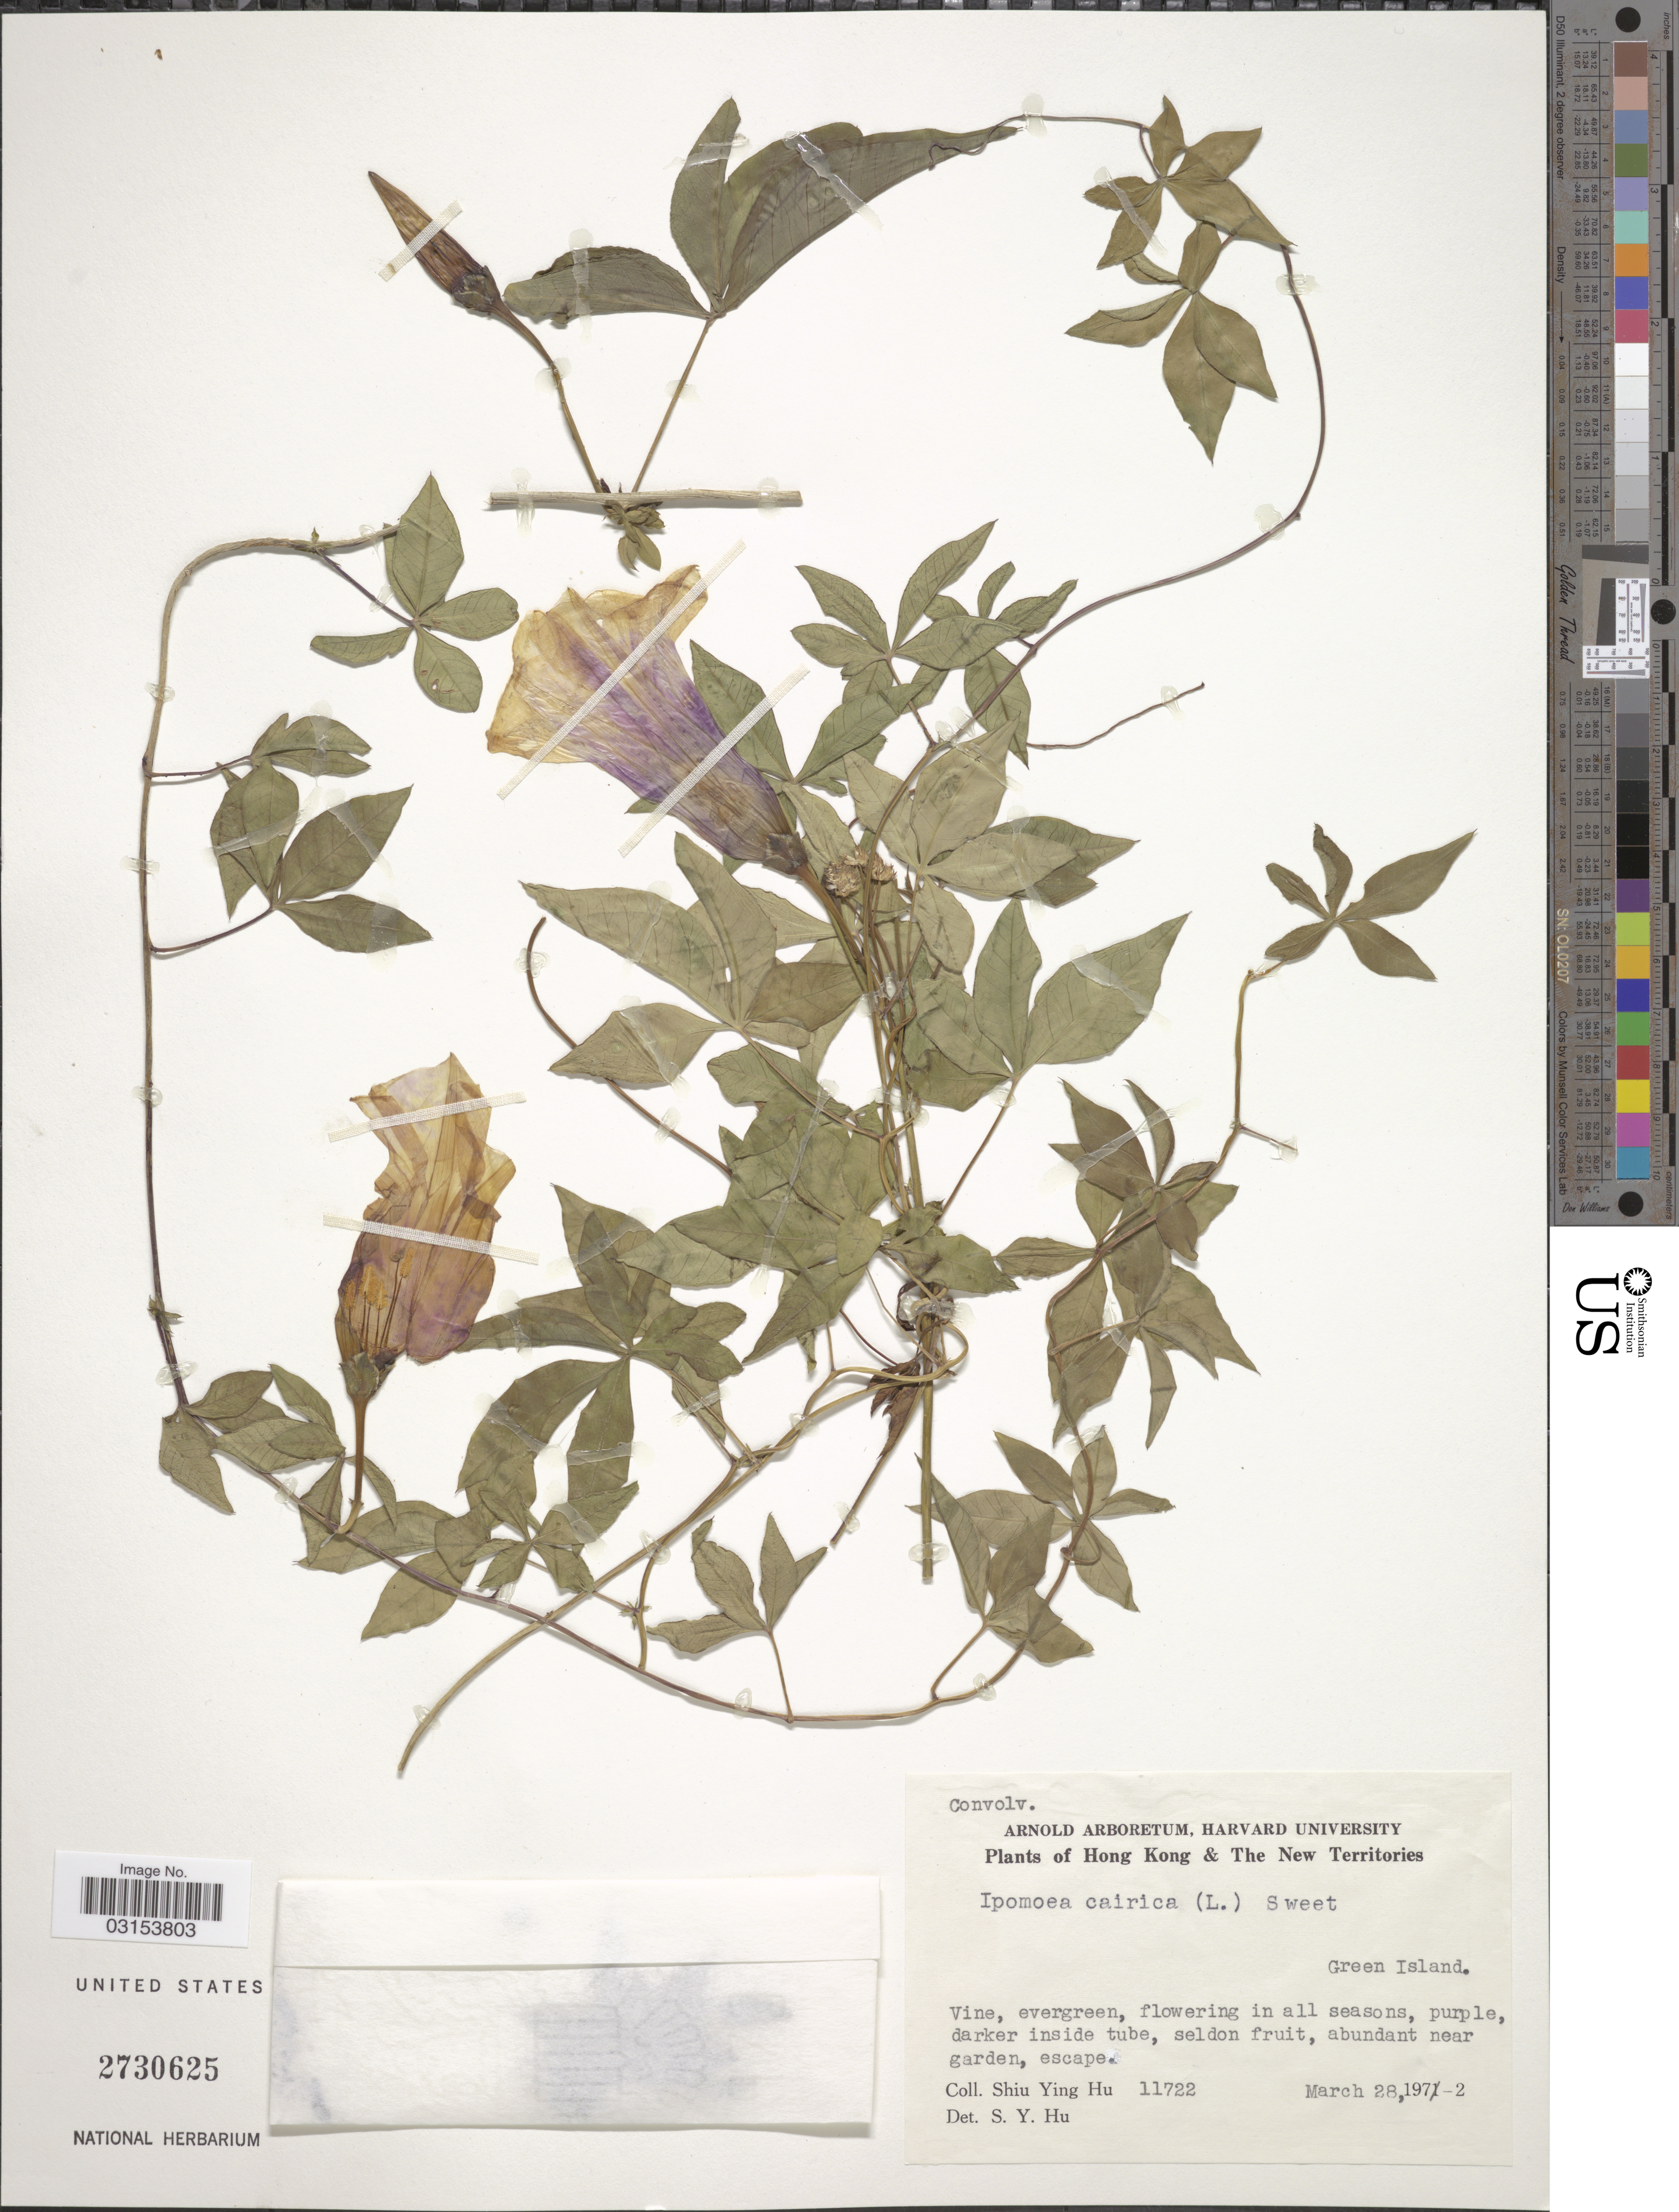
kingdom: Plantae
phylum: Tracheophyta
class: Magnoliopsida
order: Solanales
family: Convolvulaceae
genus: Ipomoea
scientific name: Ipomoea cairica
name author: (L.) Sweet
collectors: S. Y. Hu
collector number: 11722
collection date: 1972-03-28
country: China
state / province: Hong Kong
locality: The New Territories. Green Island.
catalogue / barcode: US 2730625